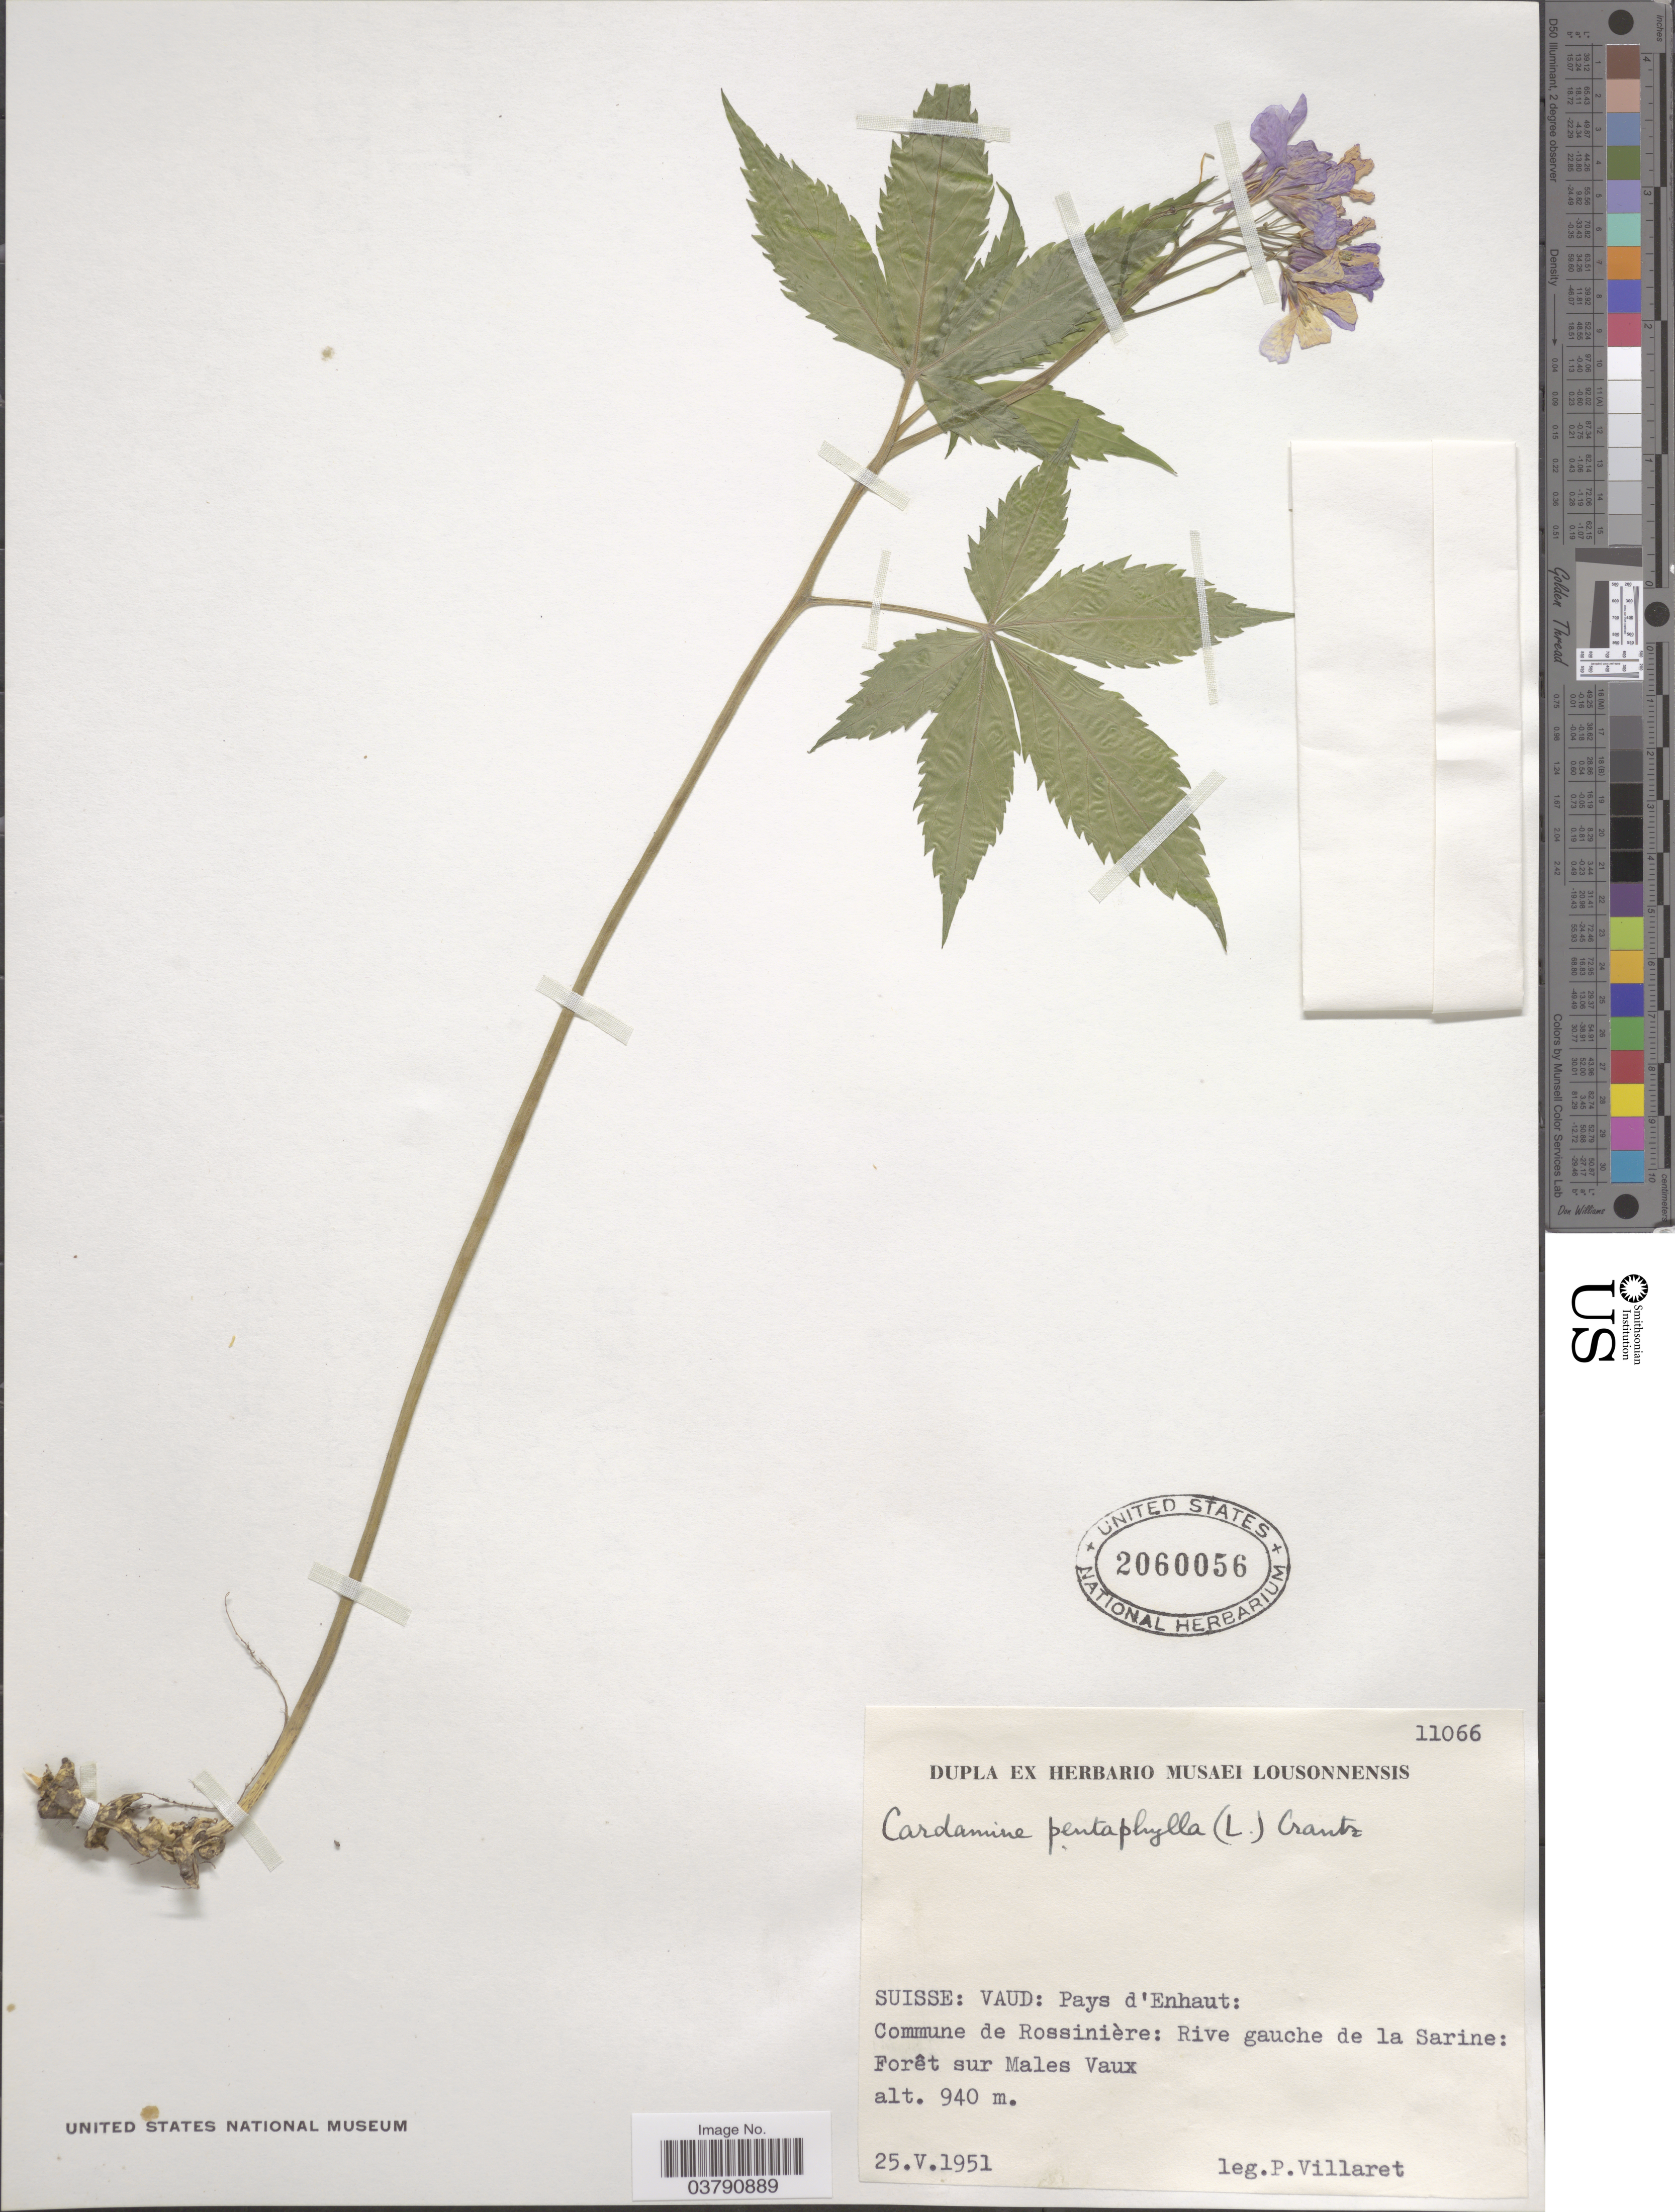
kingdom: Plantae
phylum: Tracheophyta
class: Magnoliopsida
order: Brassicales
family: Brassicaceae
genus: Cardamine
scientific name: Cardamine pentaphylla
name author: W.T. Aiton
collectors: P. Villaret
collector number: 11066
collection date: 1951-05-25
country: Switzerland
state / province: Vaud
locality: Suisse: Vaud: Pays d'Enhaut: Commune de Rossinière: Rive guache de la Sarine: Forêt sur Males Vaux.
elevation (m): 940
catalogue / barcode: US 2060056